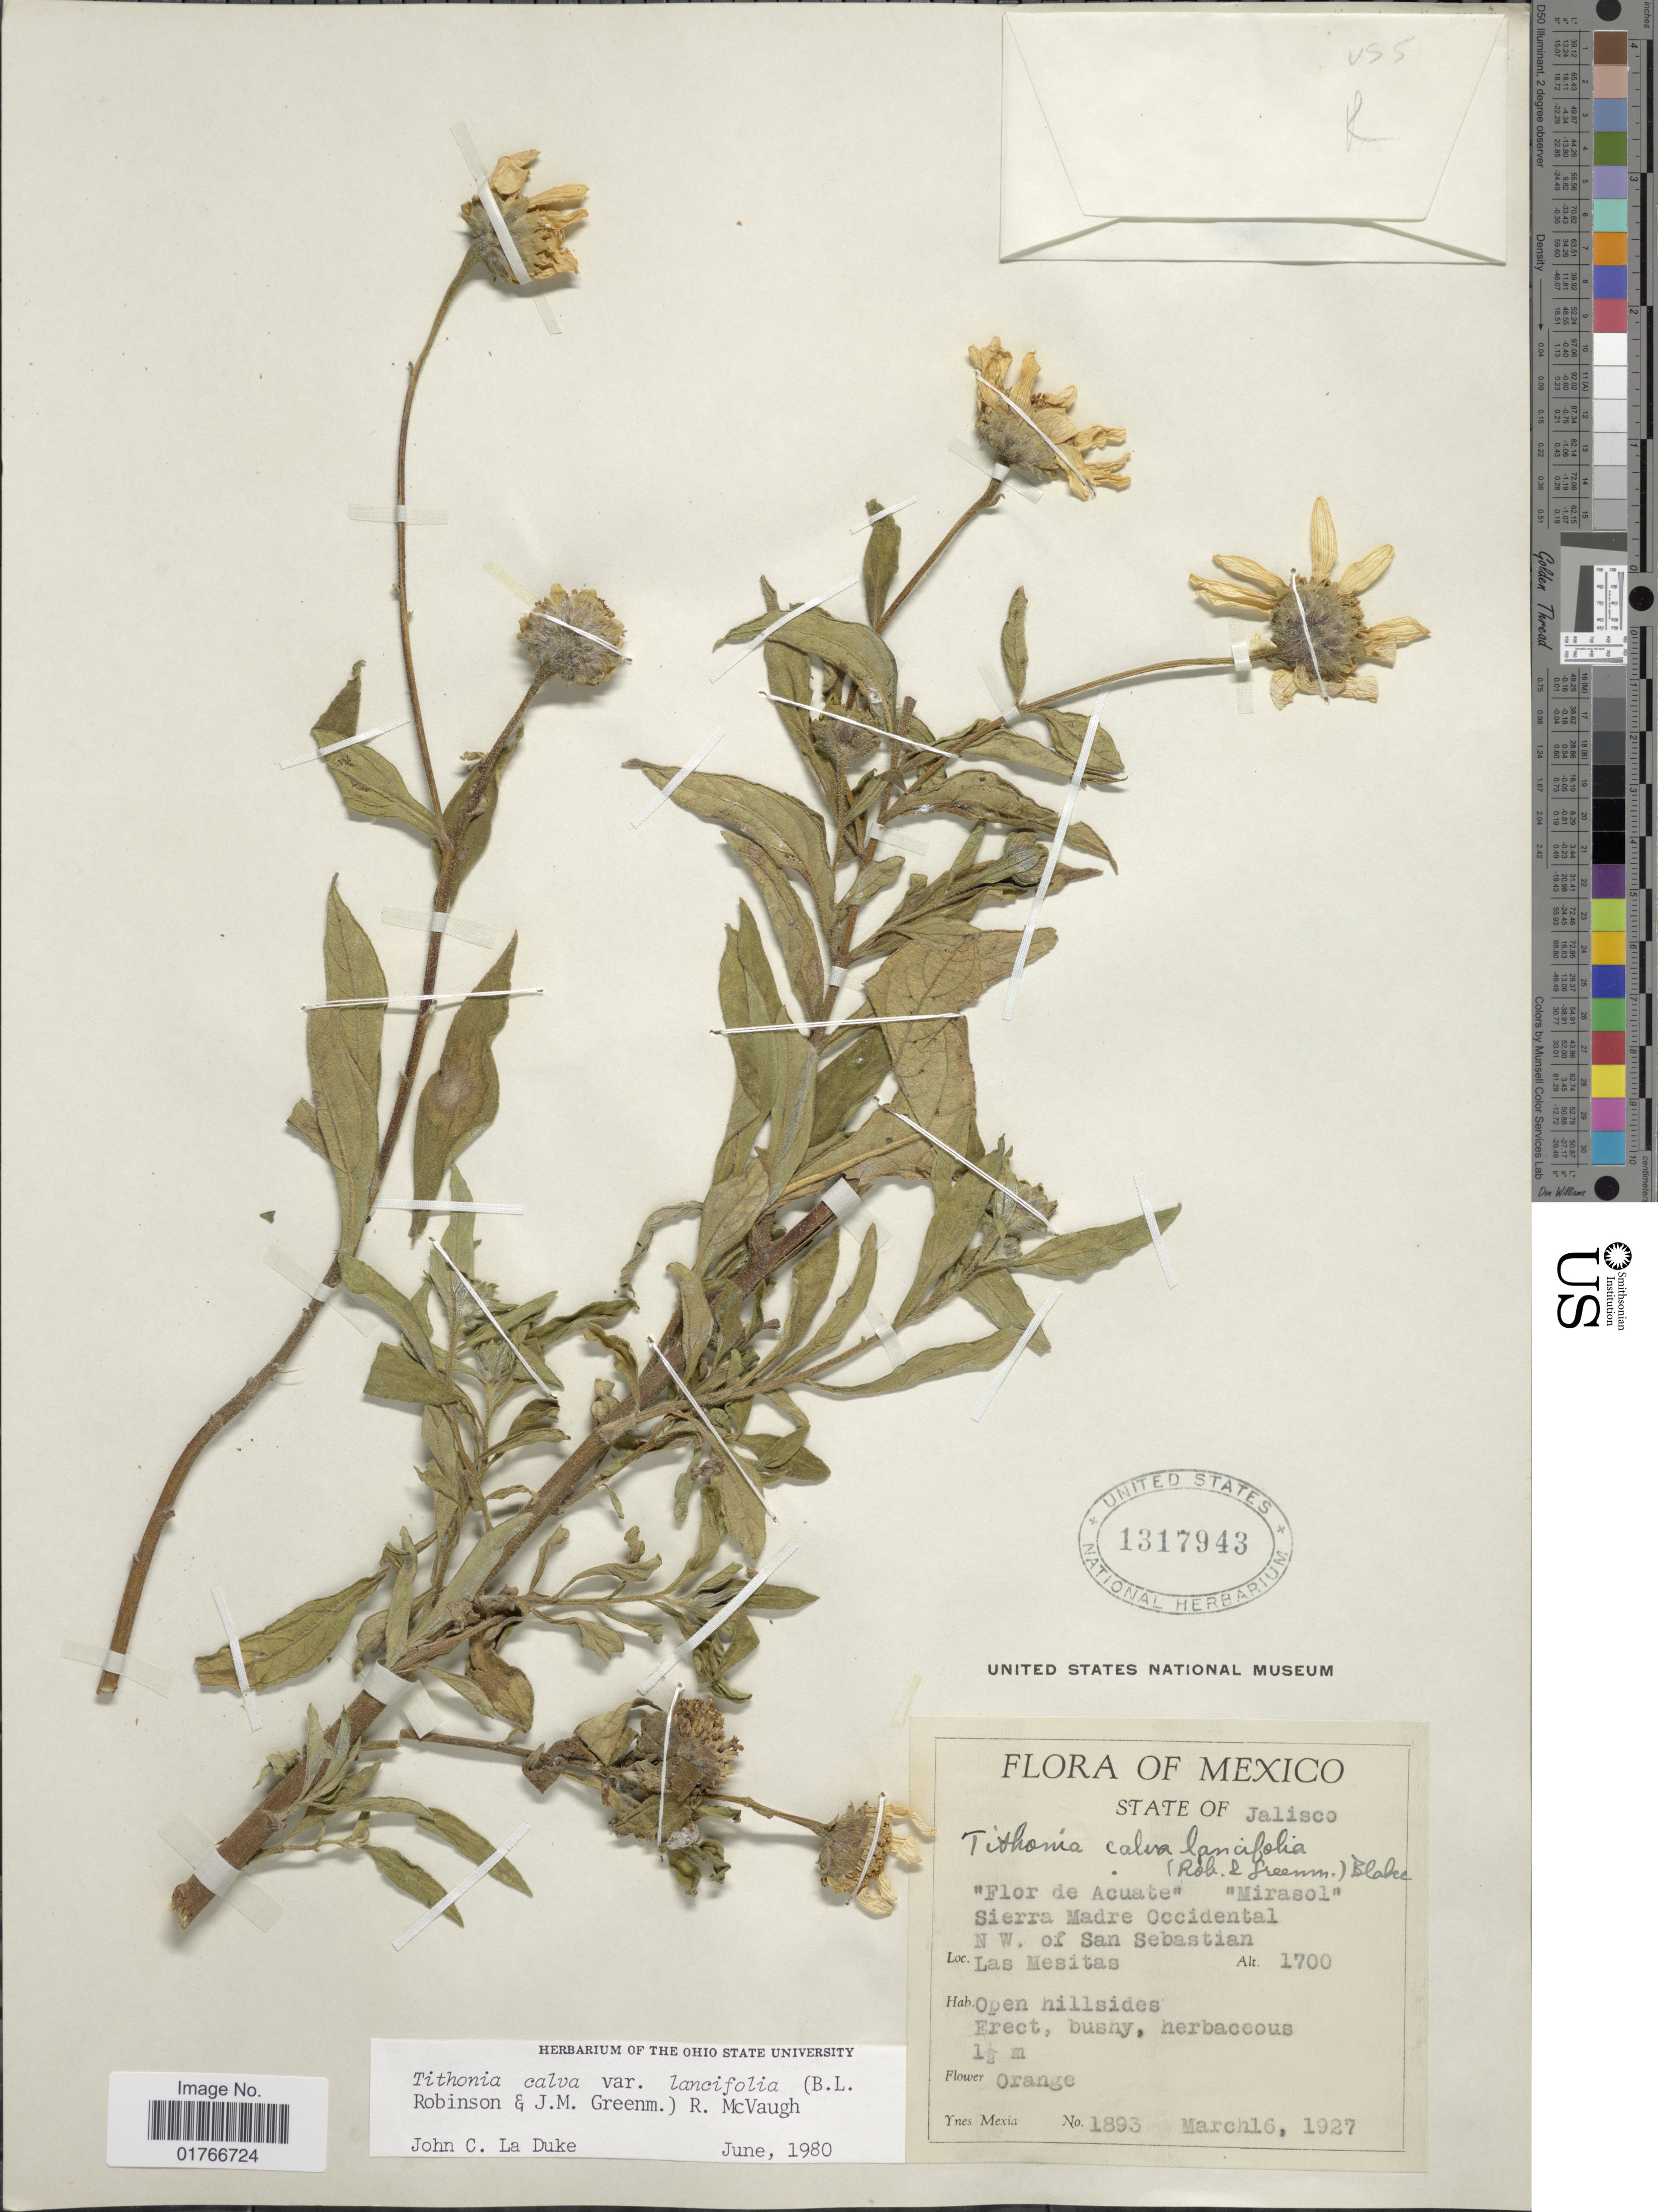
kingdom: Plantae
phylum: Tracheophyta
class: Magnoliopsida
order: Asterales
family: Asteraceae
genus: Tithonia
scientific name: Tithonia calva var. lancifolia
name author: (B.L. Rob. & Greenm.) McVaugh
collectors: Y. Mexia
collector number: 1893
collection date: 1927-03-16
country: Mexico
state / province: Jalisco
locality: Sierra Madre Occidental, N. W. of San Sebastian, Las Mesitas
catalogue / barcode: US 1317943